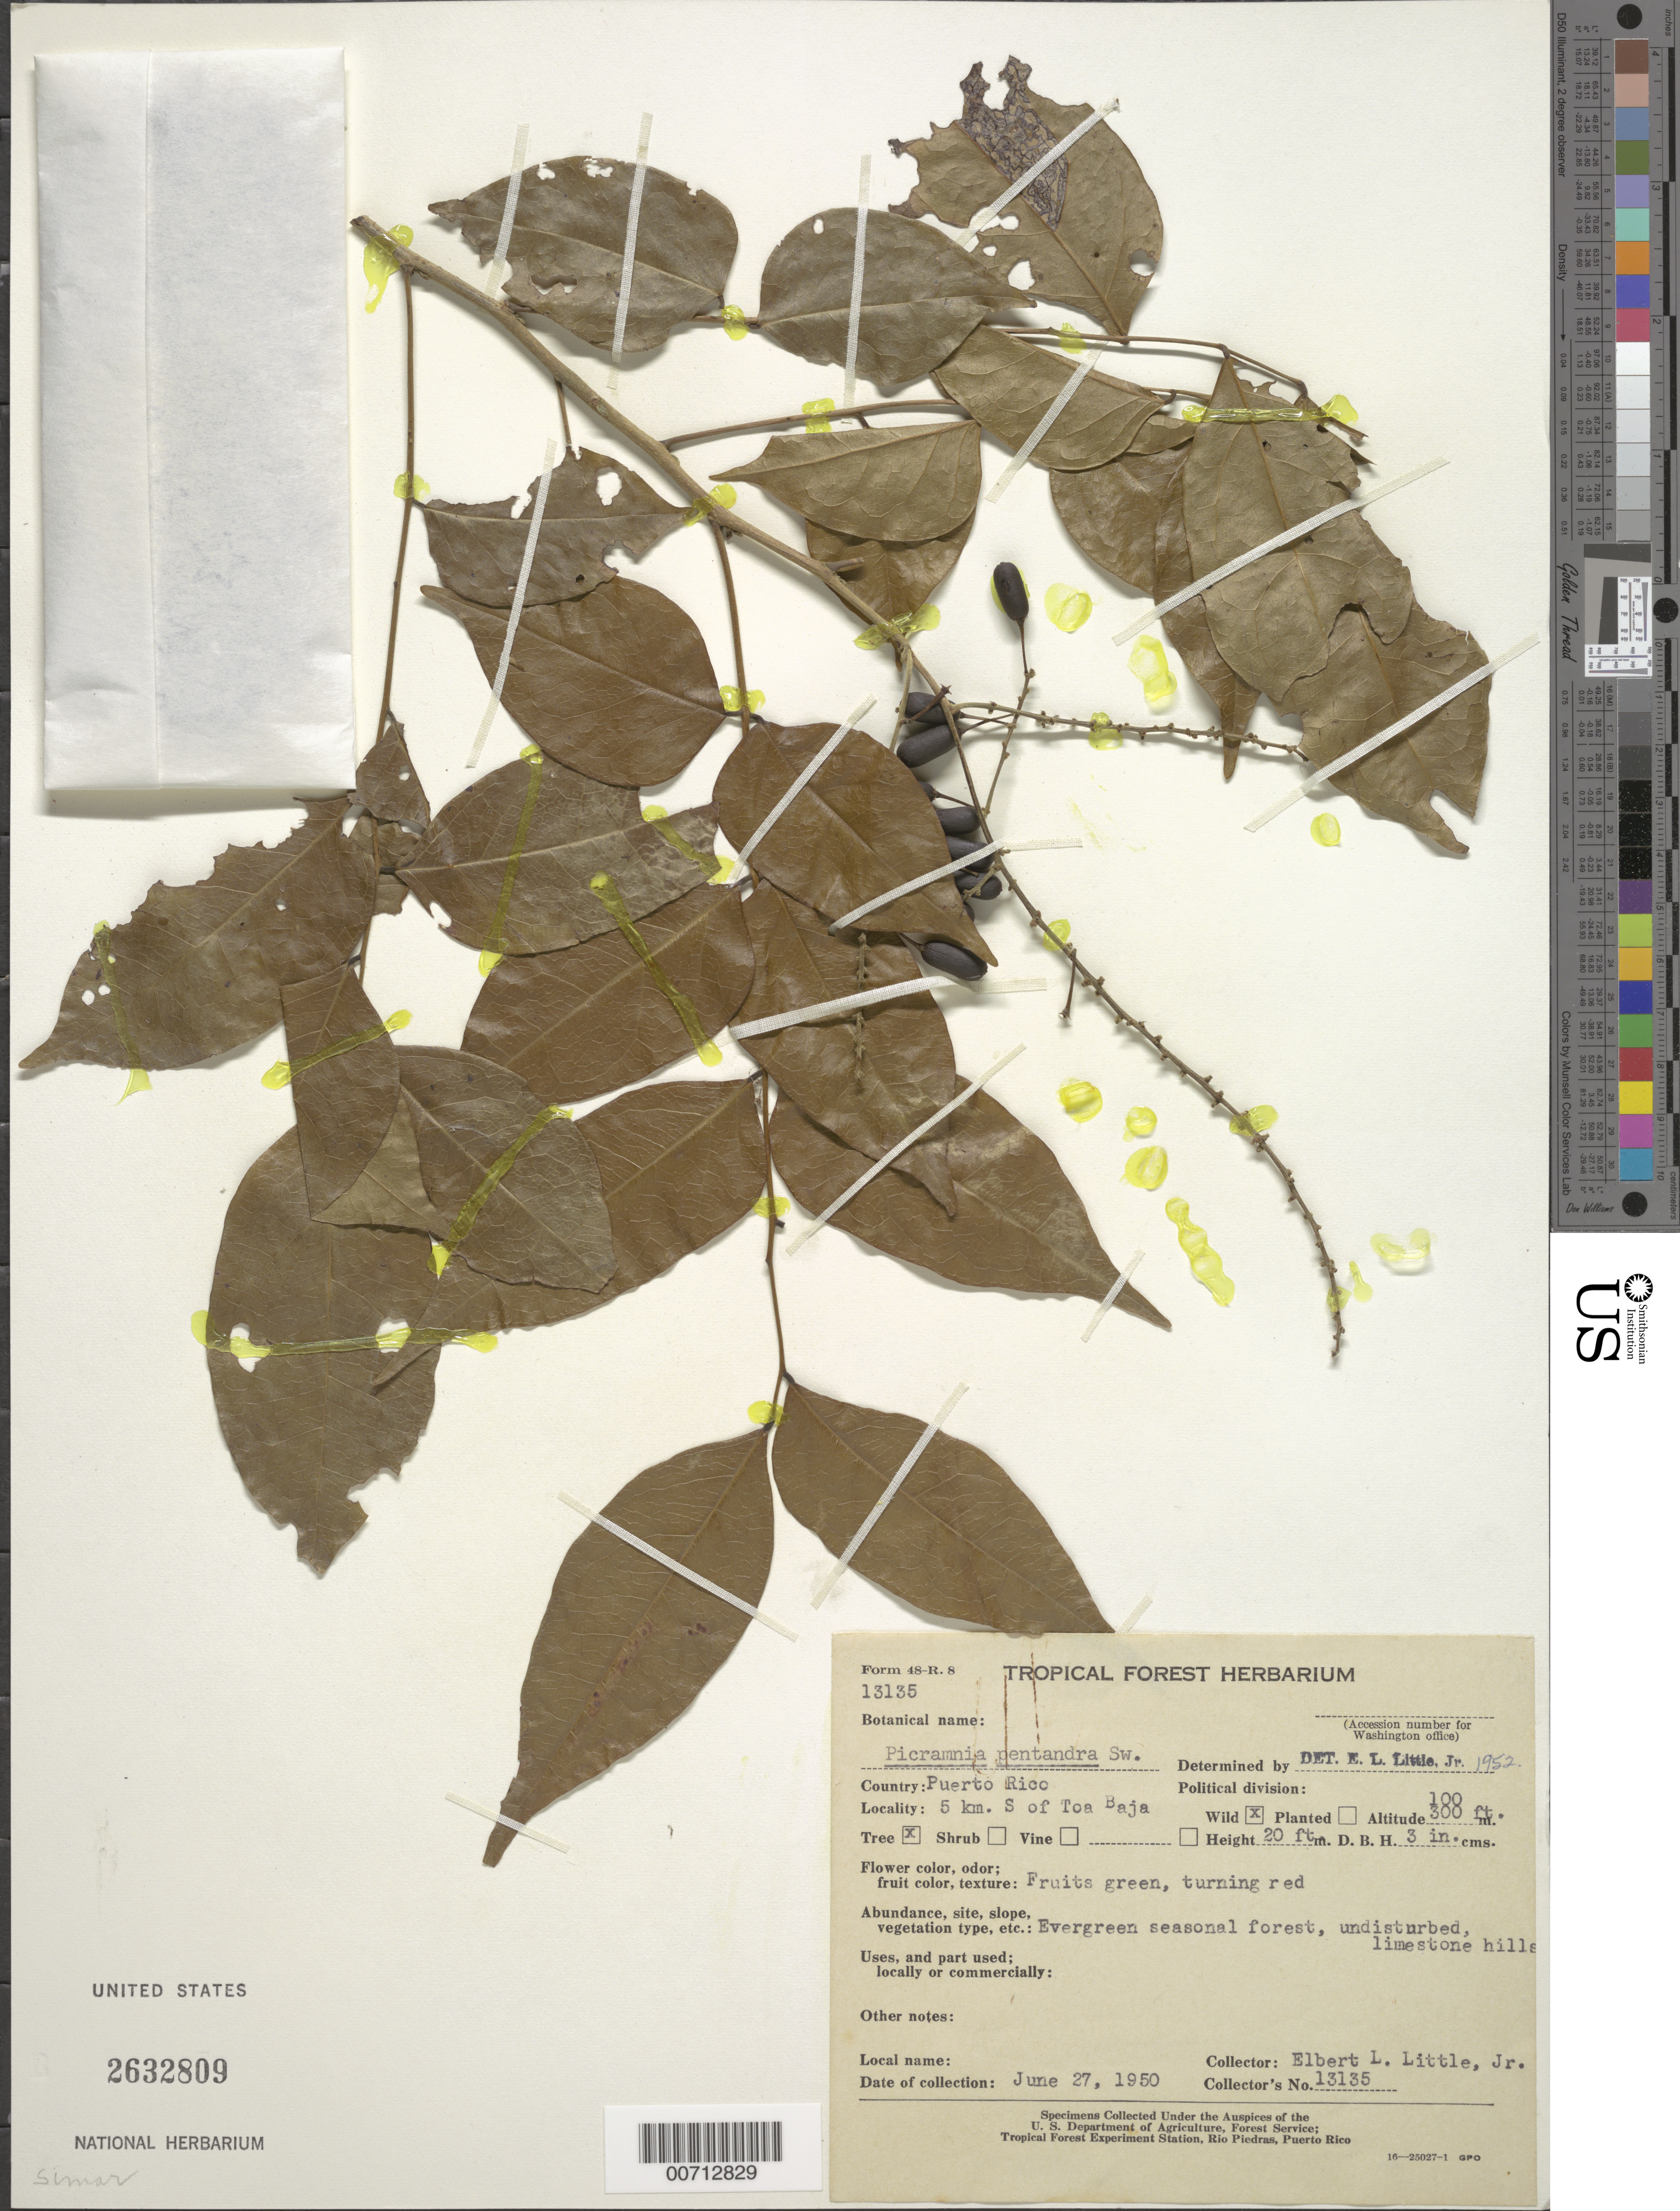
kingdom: Plantae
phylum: Tracheophyta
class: Magnoliopsida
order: Picramniales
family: Picramniaceae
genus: Picramnia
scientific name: Picramnia pentandra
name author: Sw.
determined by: Little, Elbert L., Jr., (FSSR), United States Department of Agriculture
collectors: E. L. Little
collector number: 13135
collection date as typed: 27 Jun 1950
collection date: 1950-06-27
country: Puerto Rico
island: Greater Antilles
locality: Toa Baja, 5 km S of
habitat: Evergreen seasonal forest, undisturbed, limestone hills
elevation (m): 30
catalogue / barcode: US 2632809